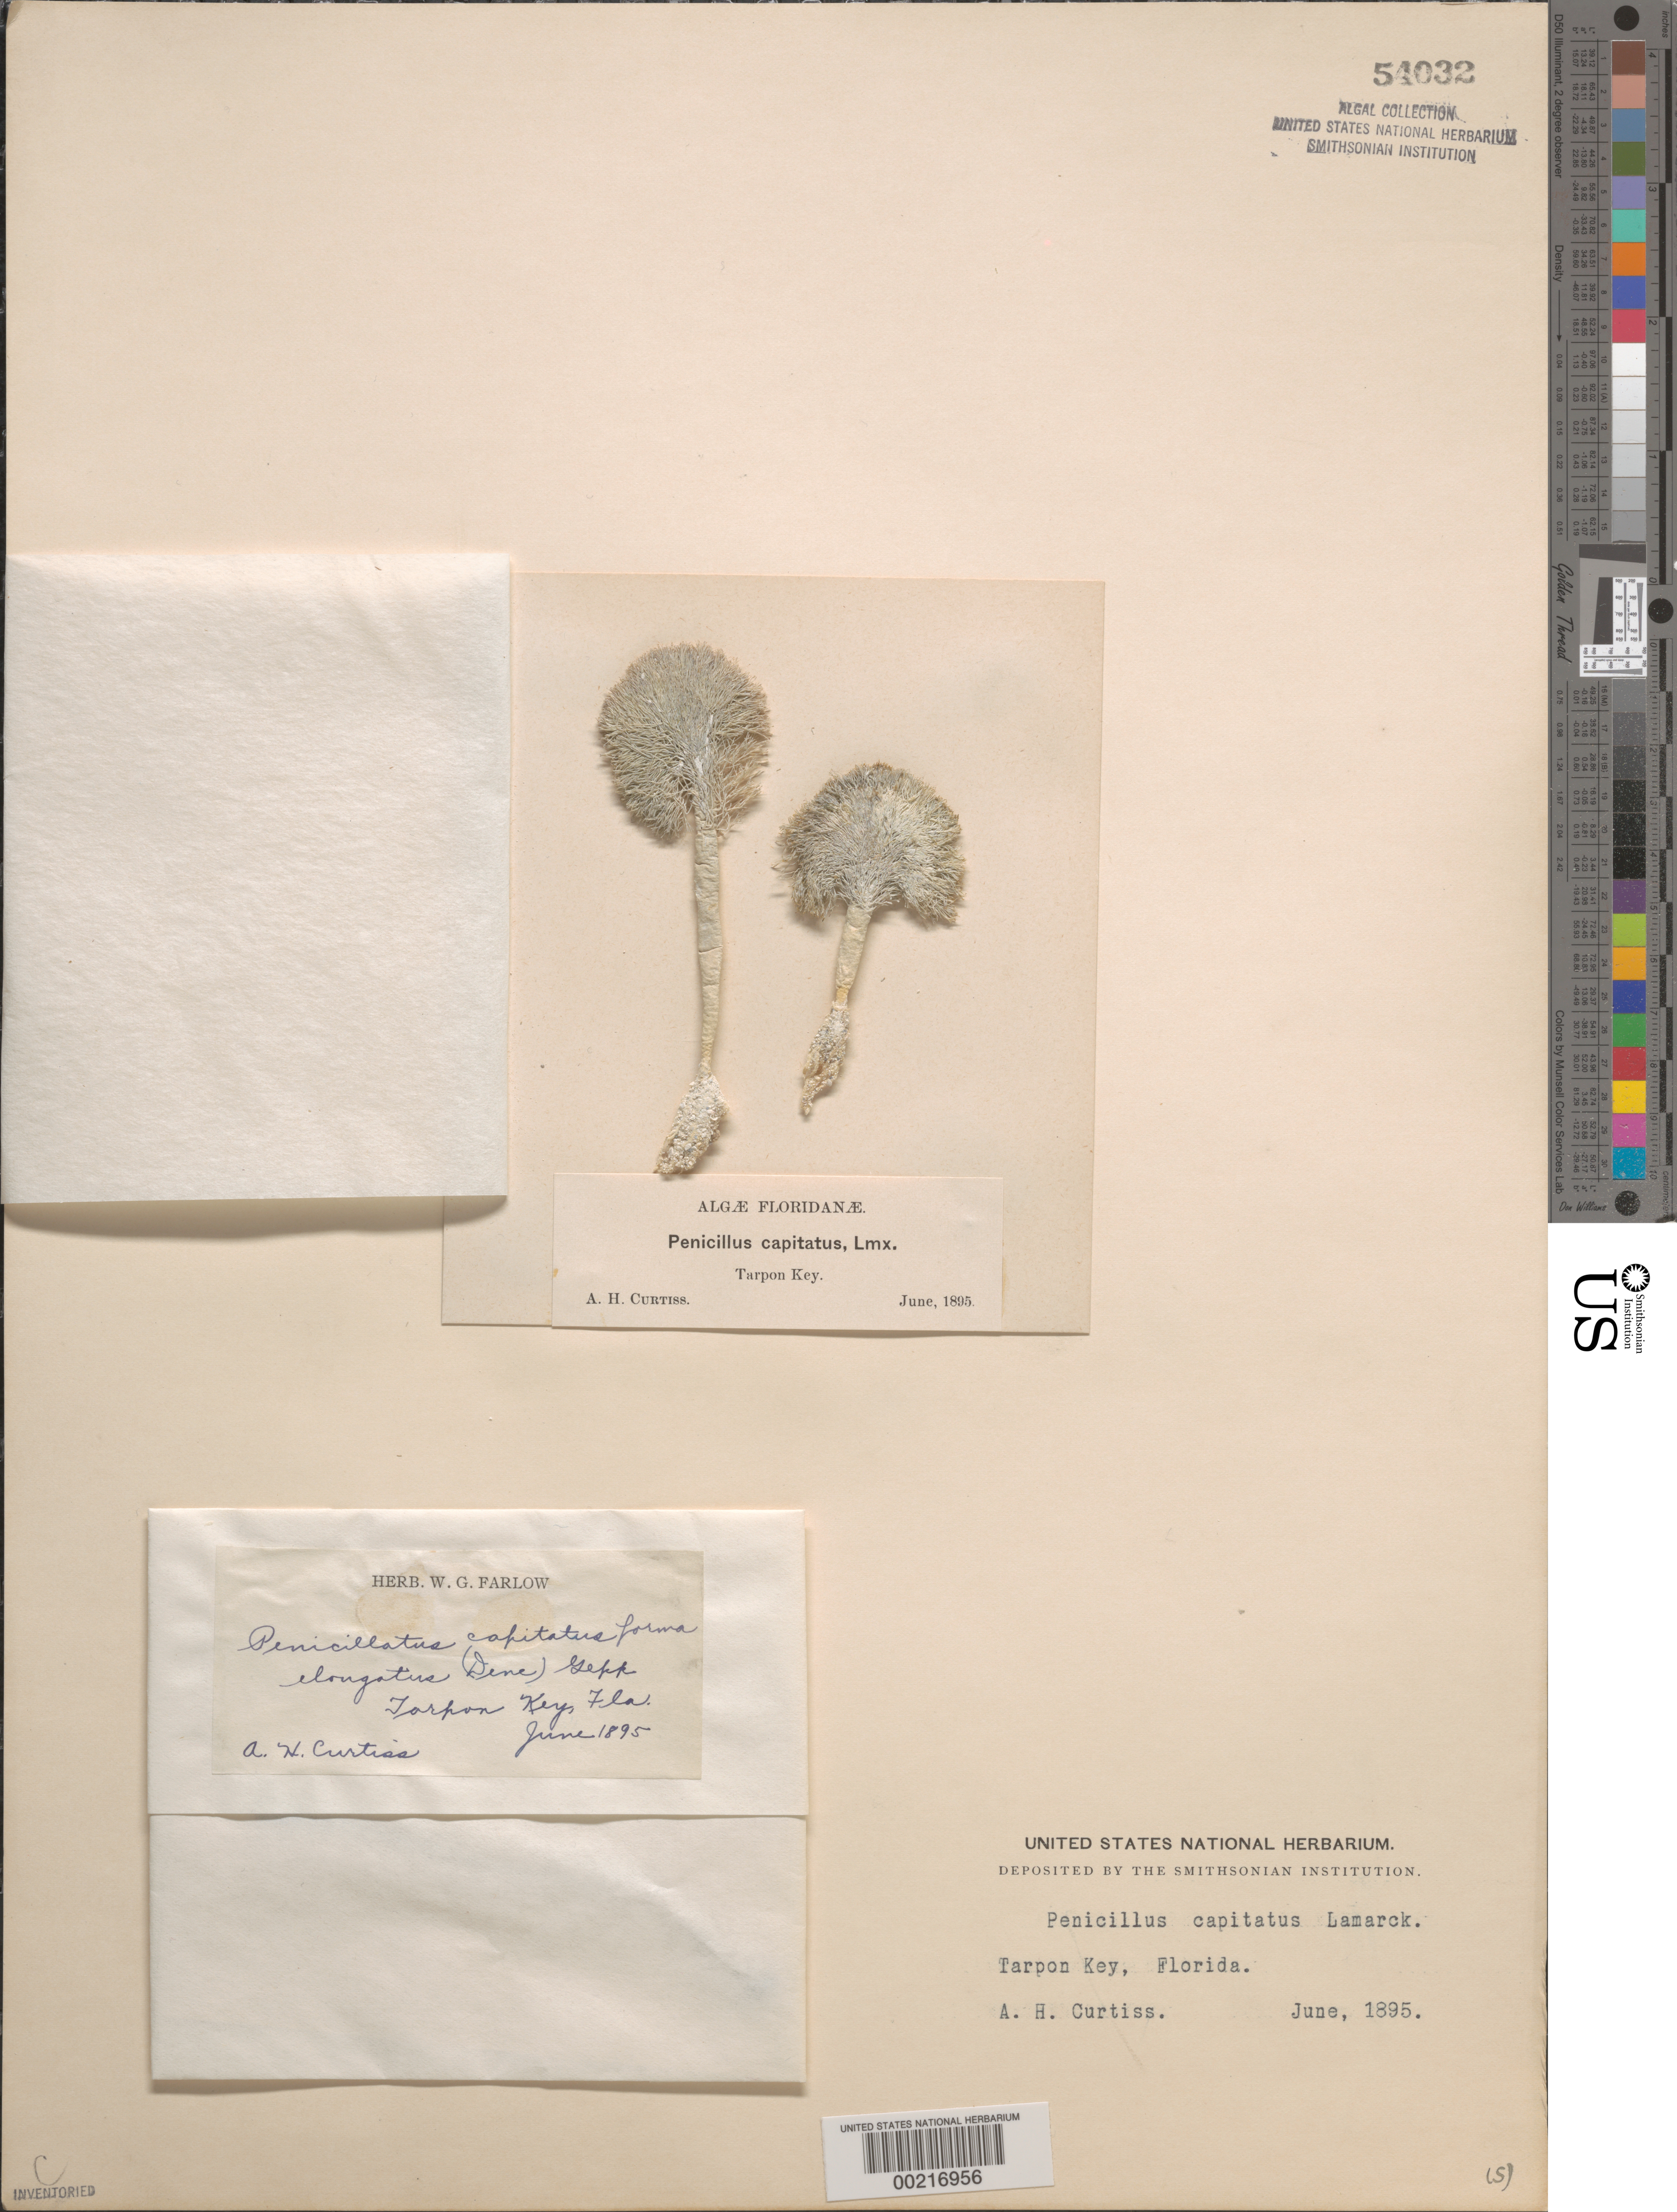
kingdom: Plantae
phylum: Chlorophyta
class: Ulvophyceae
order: Bryopsidales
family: Udoteaceae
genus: Penicillus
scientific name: Penicillus capitatus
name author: Lam.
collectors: A. H. Curtiss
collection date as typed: Jun 1895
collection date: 1895-06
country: United States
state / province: Florida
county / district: Monroe County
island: Tarpon Key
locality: Note: "Tarpon Key" may actually be "Tarpon Belly Keys"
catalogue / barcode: US 54032